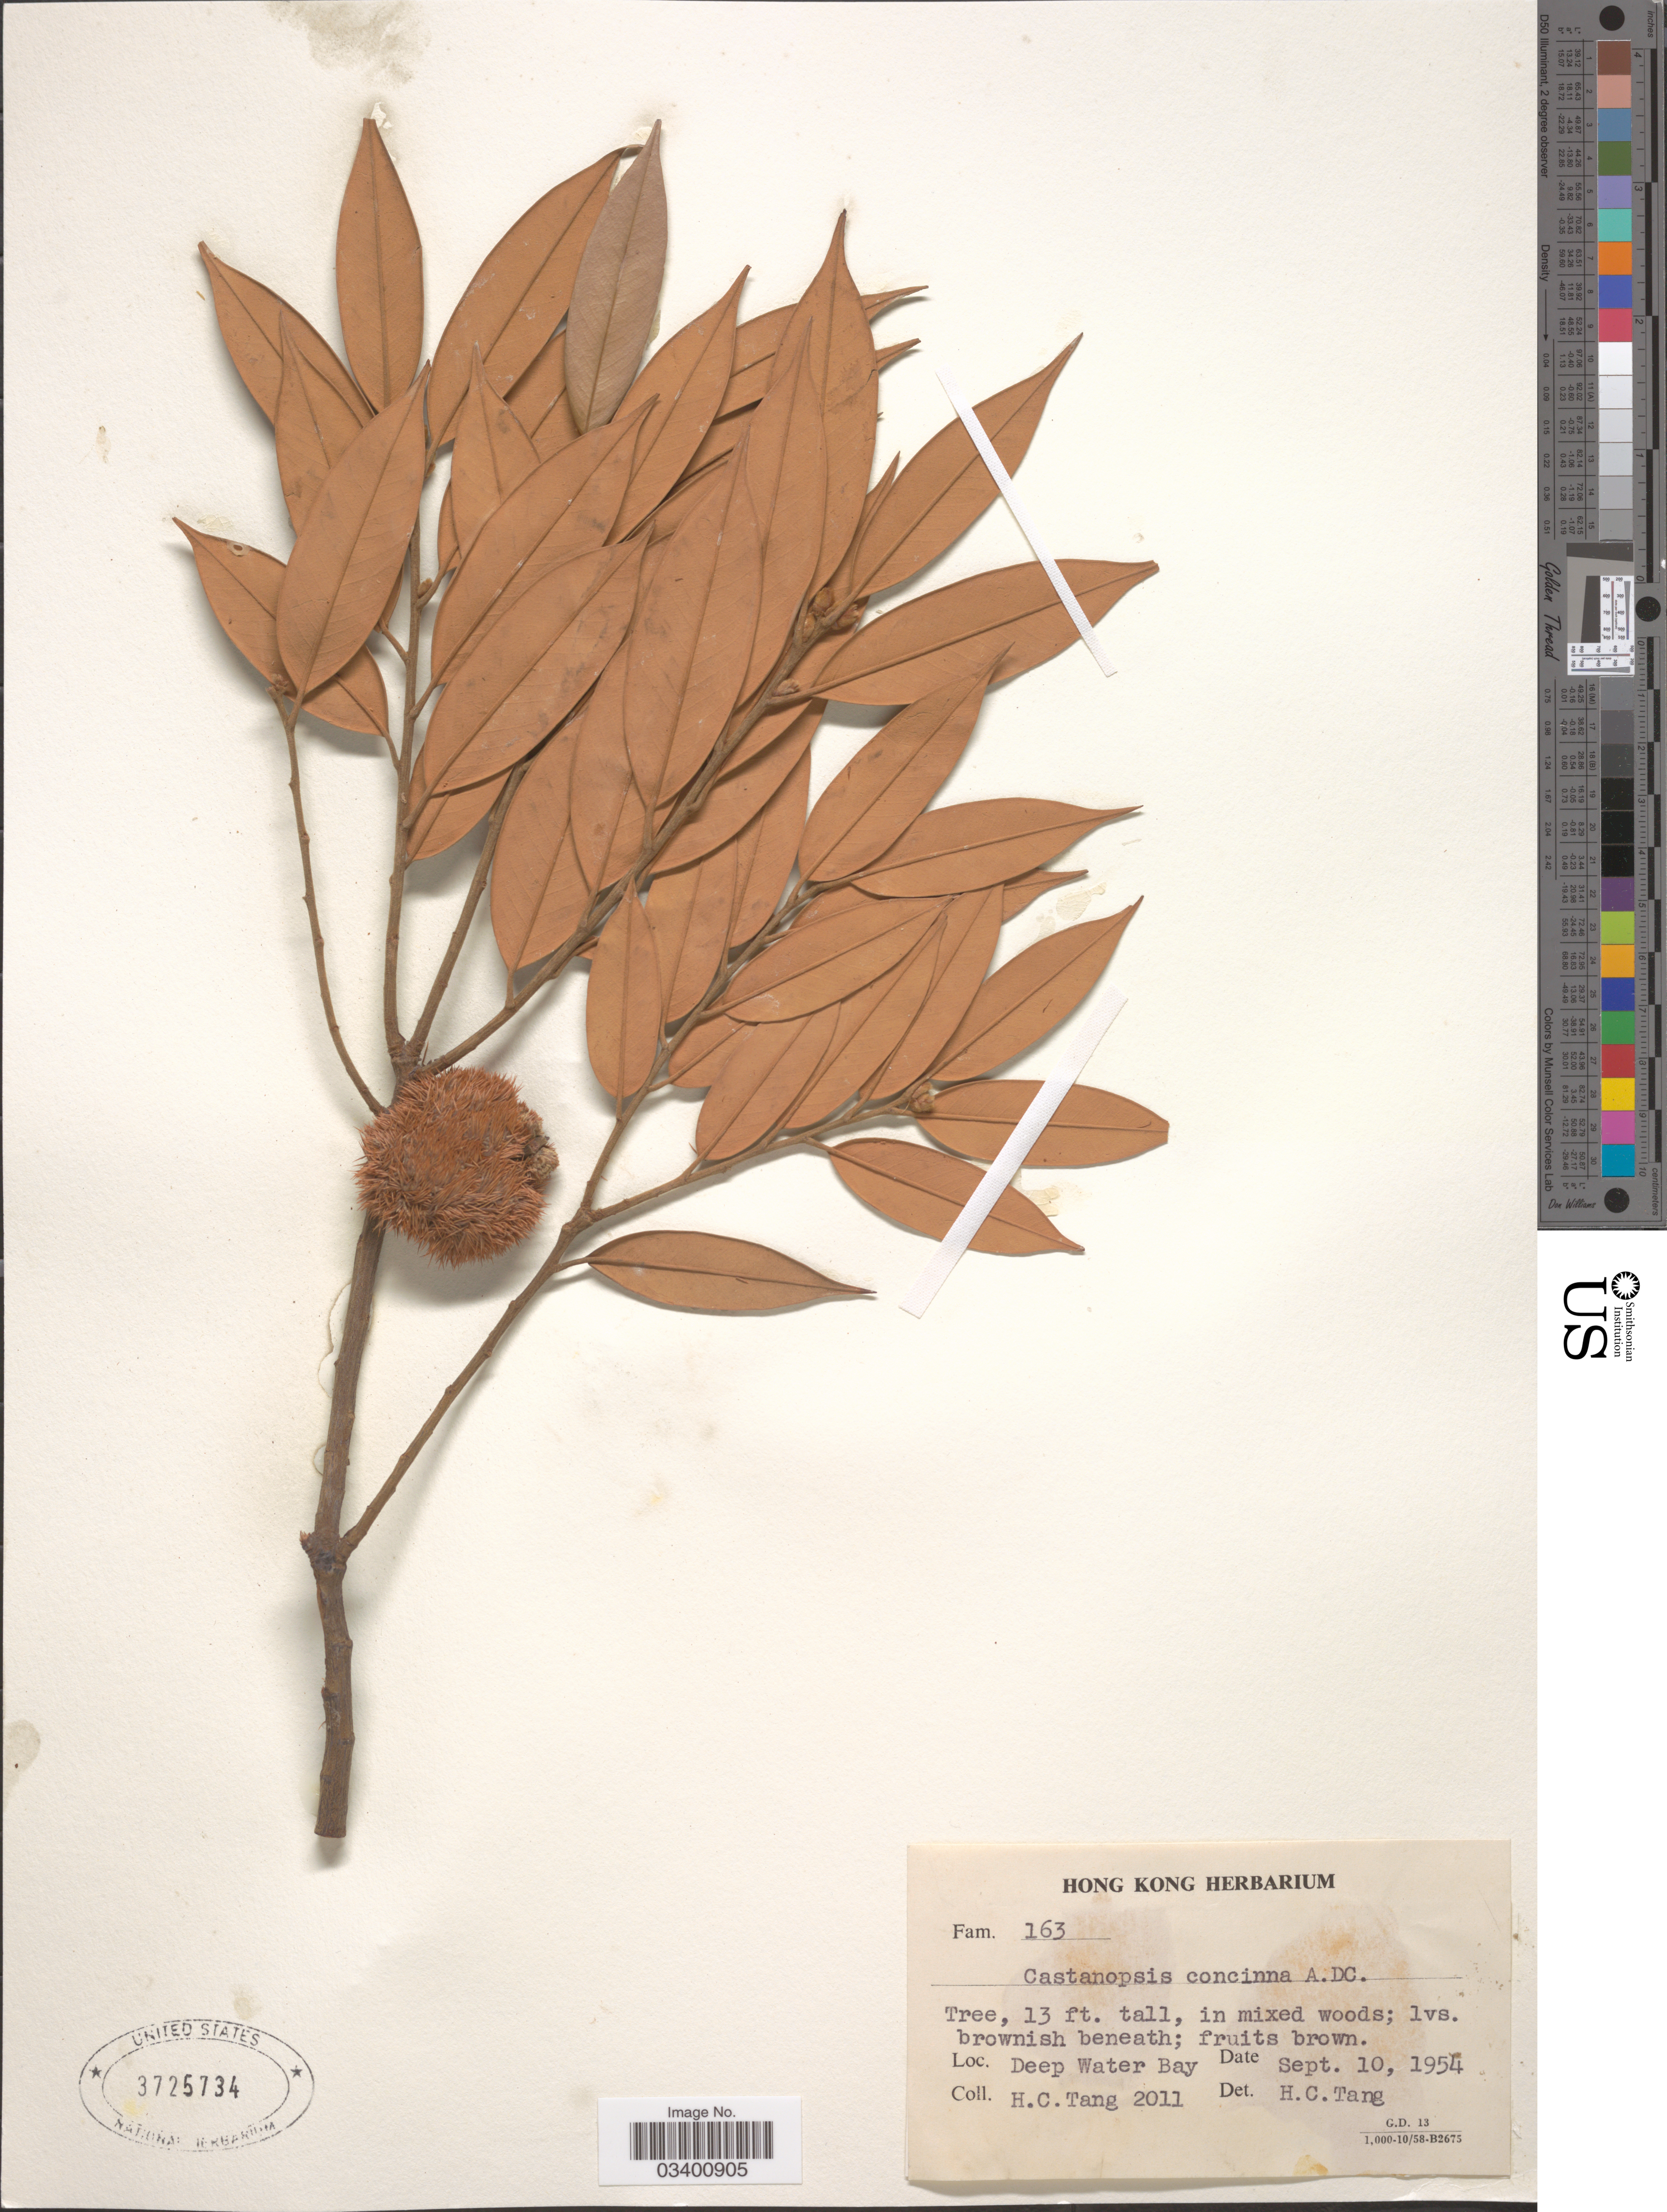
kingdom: Plantae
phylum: Tracheophyta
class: Magnoliopsida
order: Fagales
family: Fagaceae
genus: Castanopsis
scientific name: Castanopsis concinna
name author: (Champ. & Benth.) A. DC.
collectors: H. Tang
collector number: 2011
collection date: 1954-09-10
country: China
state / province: Hong Kong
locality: Deep Water Bay.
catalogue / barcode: US 3725734